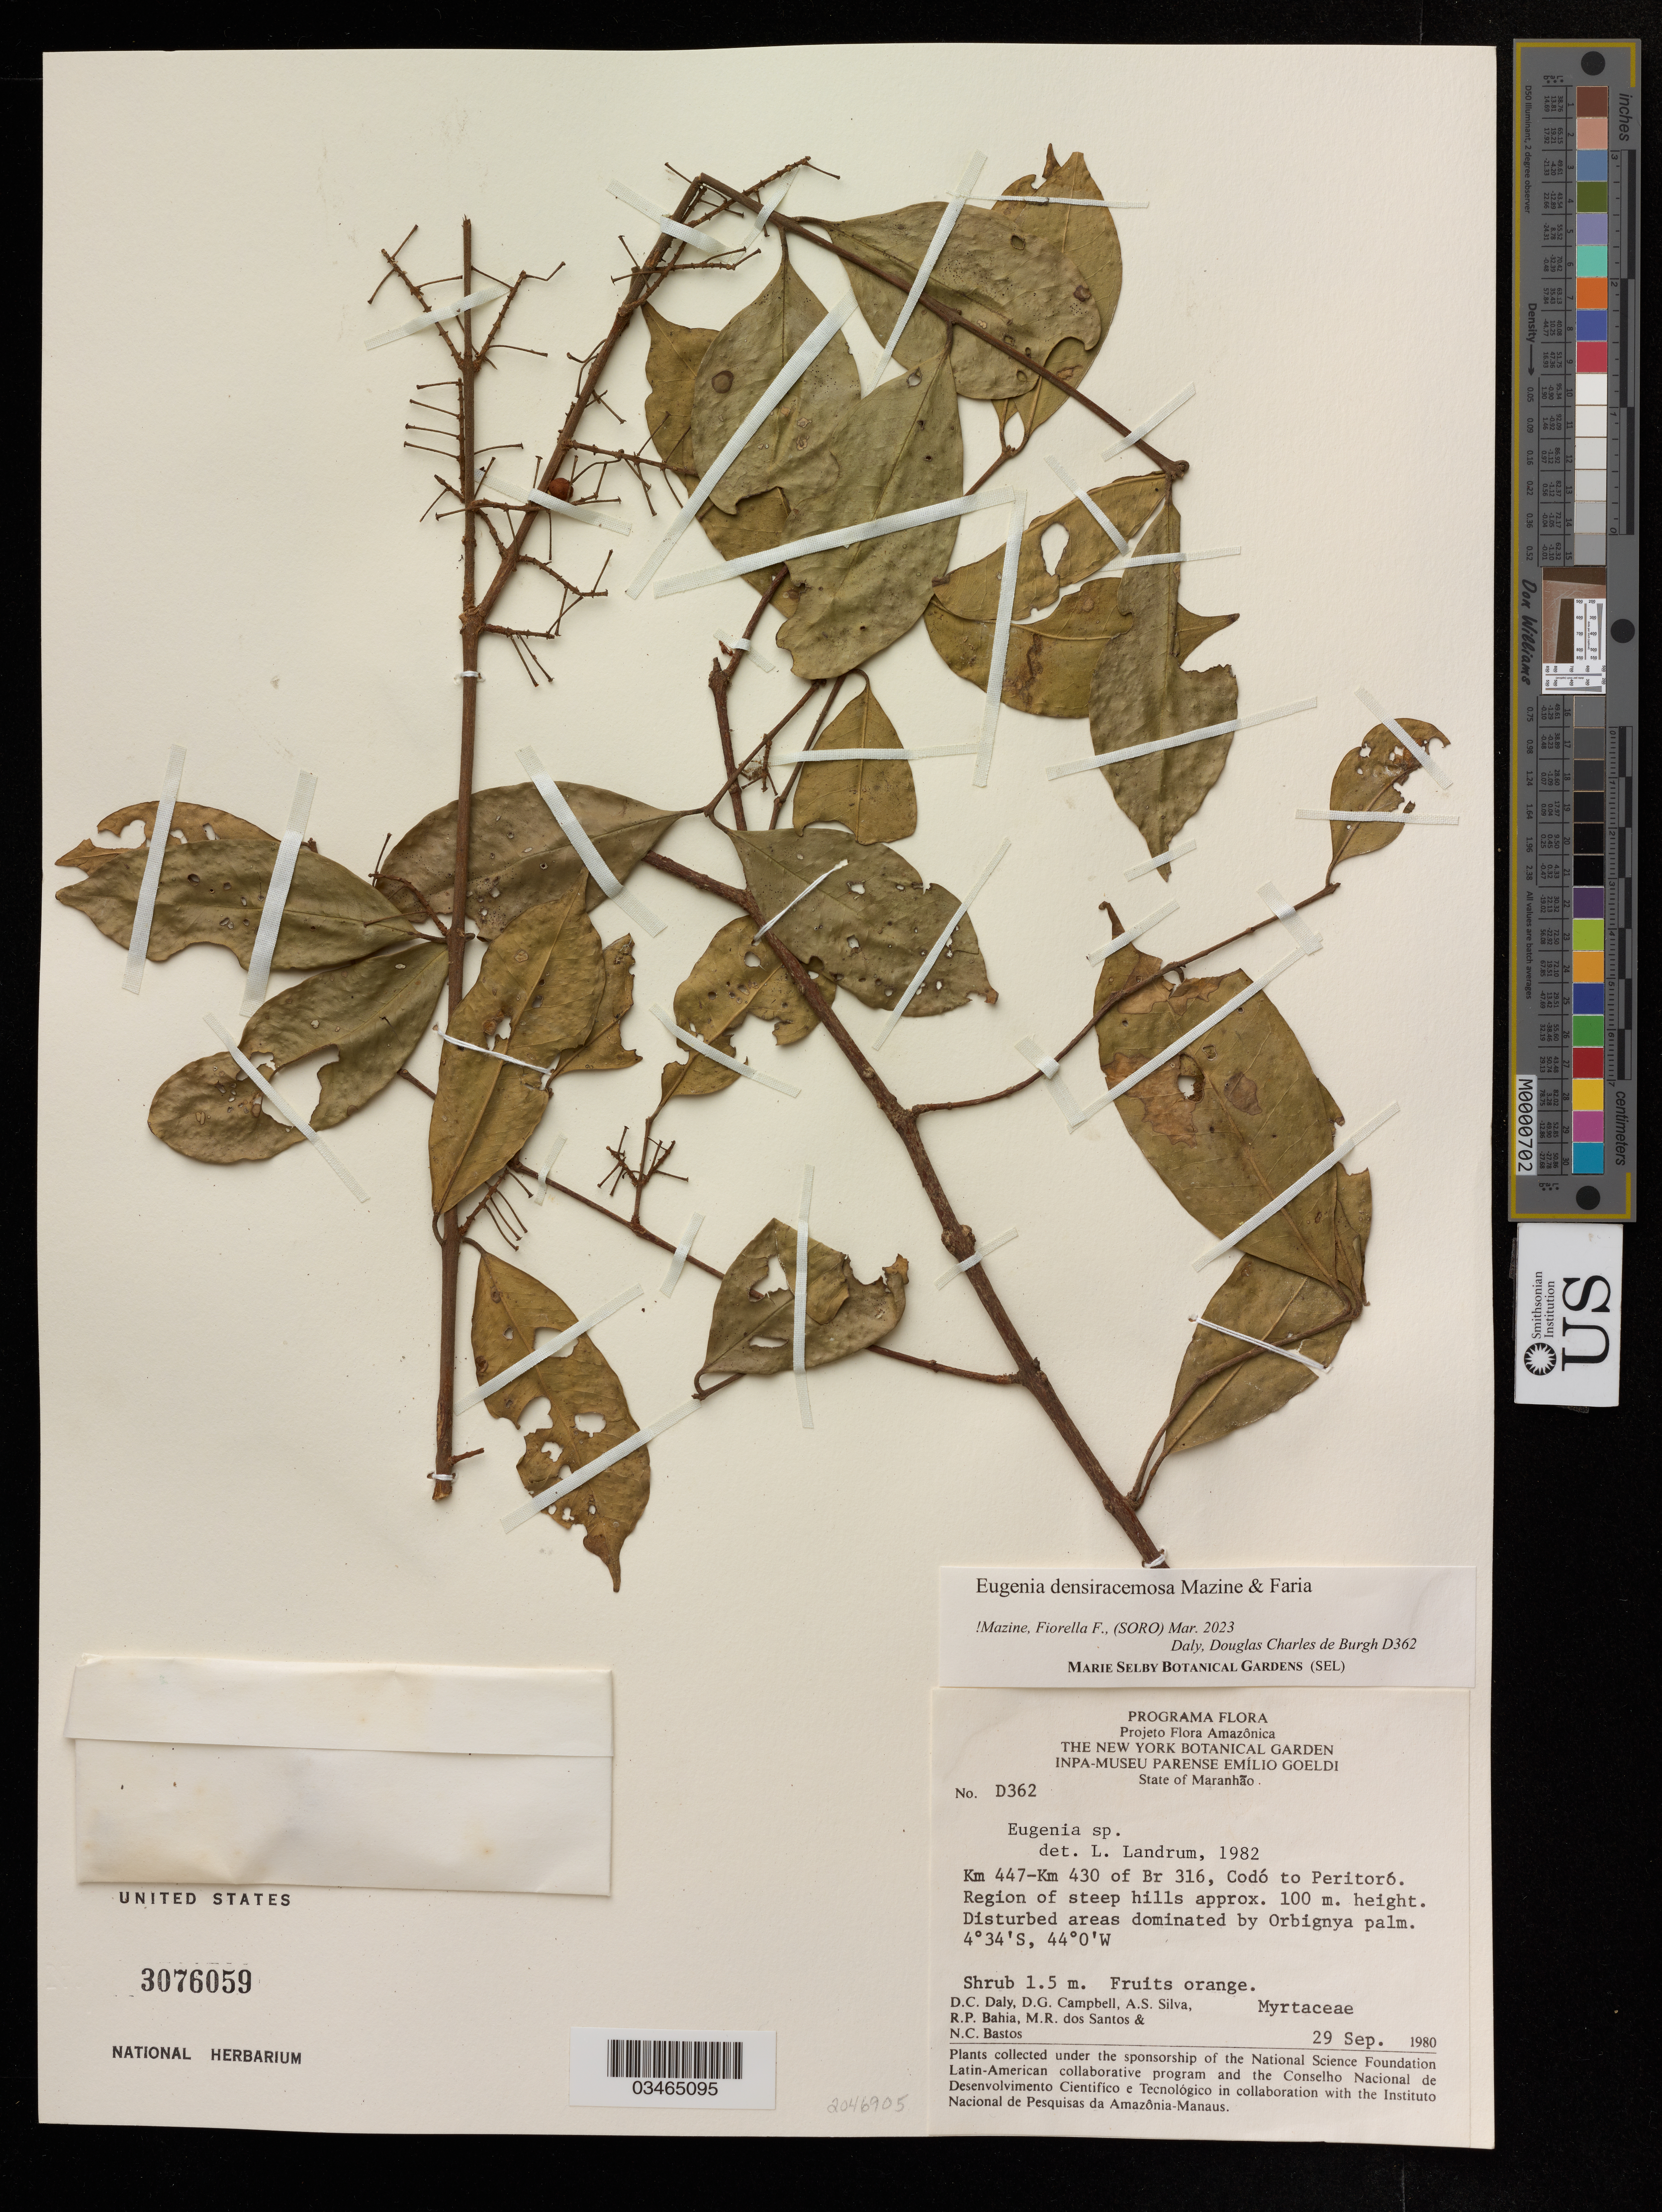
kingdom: Plantae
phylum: Tracheophyta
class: Magnoliopsida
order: Myrtales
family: Myrtaceae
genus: Eugenia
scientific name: Eugenia sp.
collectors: C. Daly, D. G. Campbell, A. S. Silva & R. P. Bahia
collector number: D362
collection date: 1980-09-29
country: Brazil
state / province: Maranhão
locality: Km 447-Km 430 of Br 316, Codó to Peritoró. Region of steep hills.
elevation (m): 100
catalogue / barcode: US 3076059